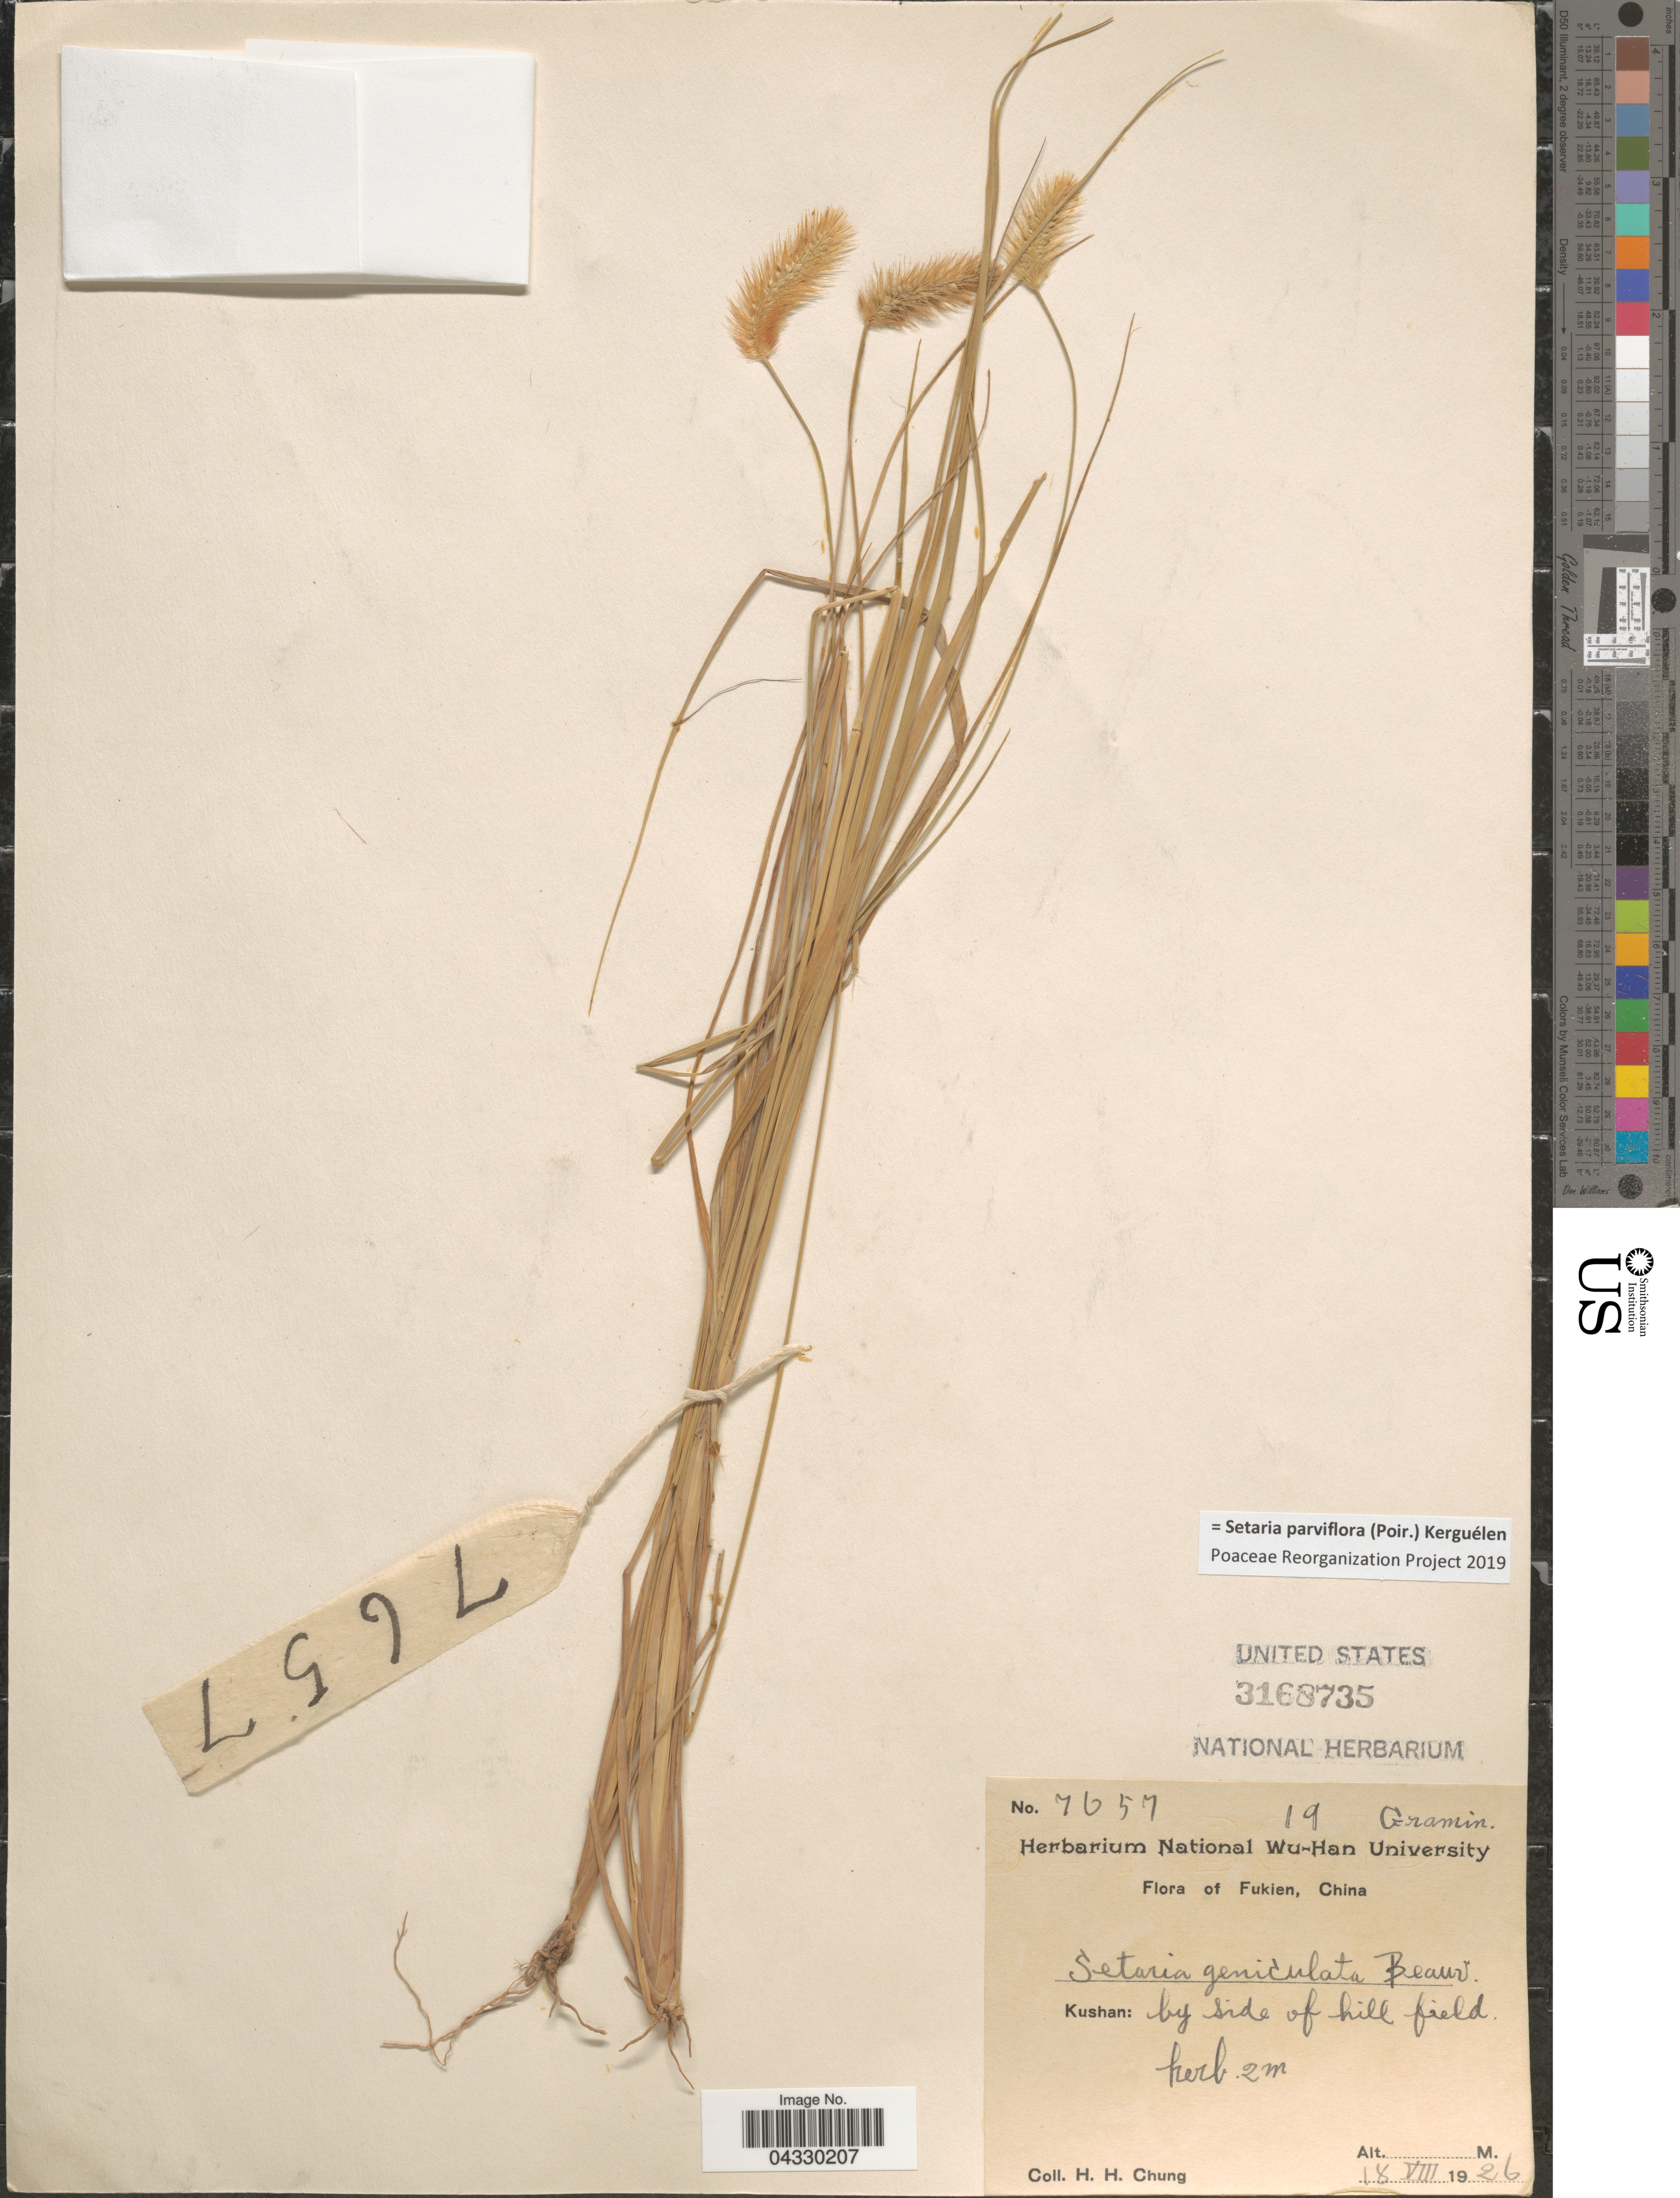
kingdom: Plantae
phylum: Tracheophyta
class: Liliopsida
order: Poales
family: Poaceae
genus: Setaria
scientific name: Setaria parviflora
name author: (Poir.) Kerguélen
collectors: H. Chung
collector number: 7657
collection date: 1926-08-18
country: China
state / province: Fujian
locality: Fukien. Kushan: by side of hill field.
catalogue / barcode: US 3168735